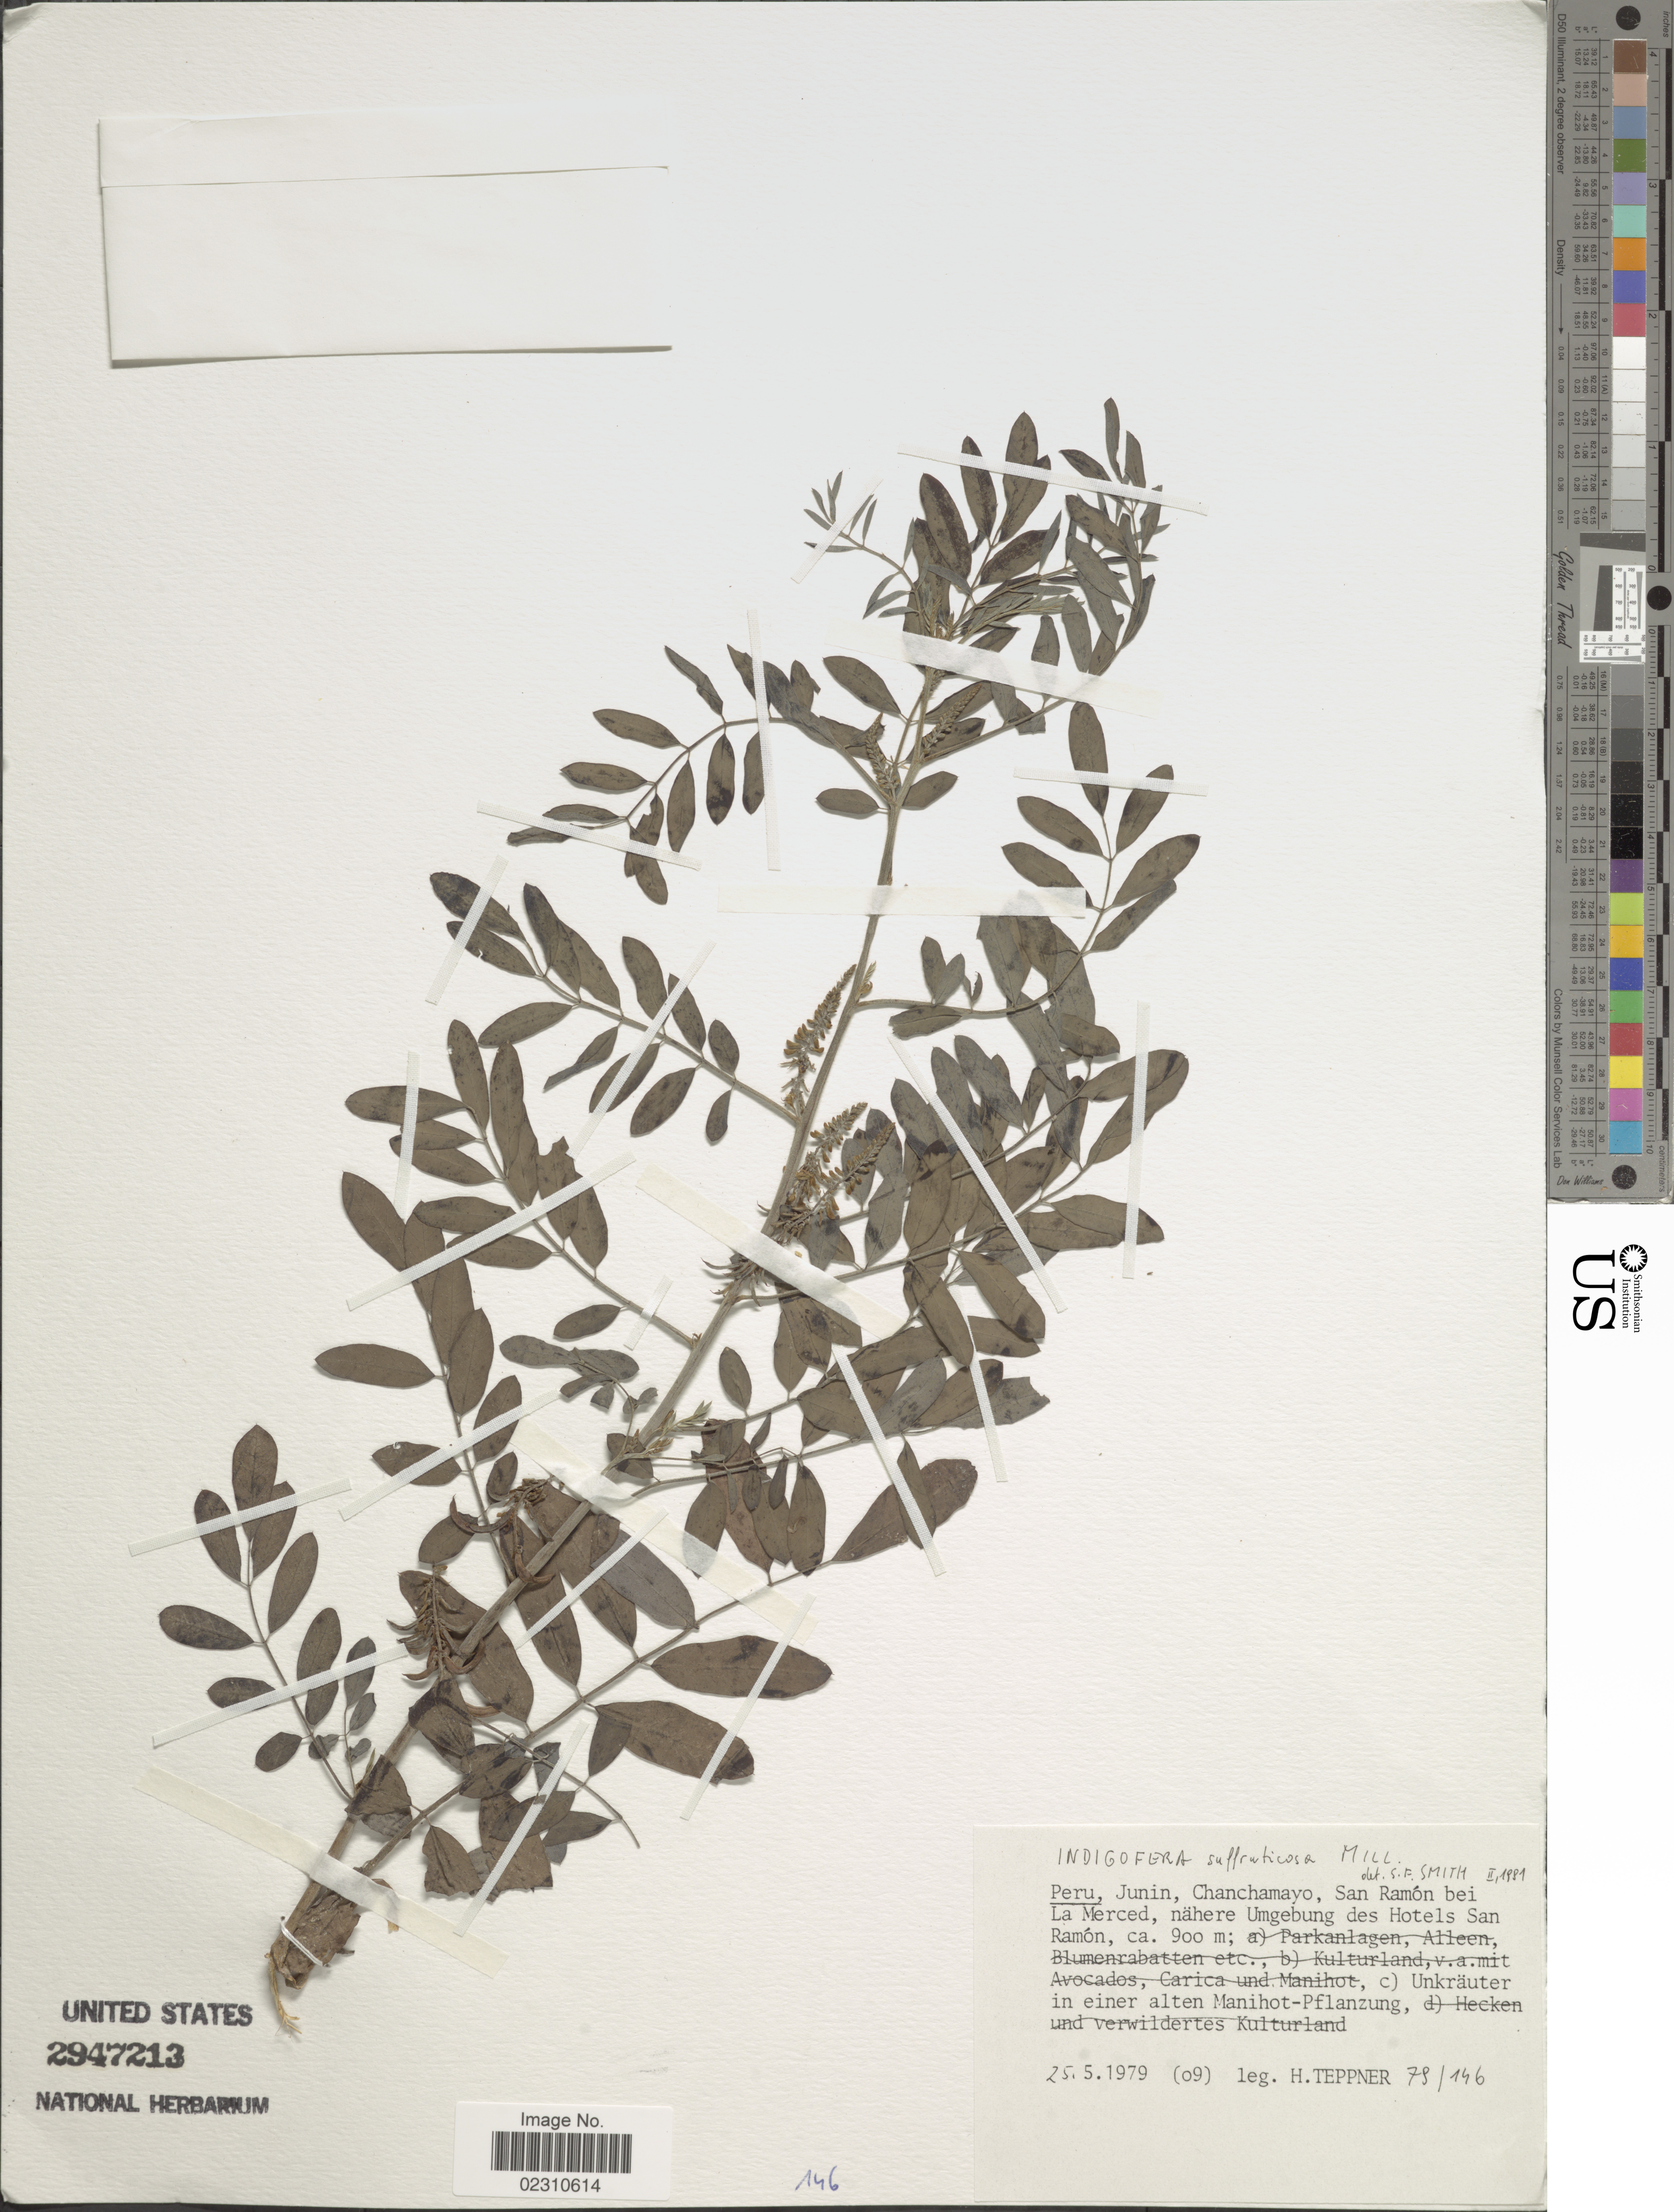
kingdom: Plantae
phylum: Tracheophyta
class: Magnoliopsida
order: Fabales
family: Fabaceae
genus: Indigofera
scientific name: Indigofera suffruticosa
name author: Mill.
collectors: H. Teppner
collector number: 75/146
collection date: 1979-05-25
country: Peru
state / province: Junín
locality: Peru, Junin, Chanchamayo, San Ramon bei La Merced, nahere Umgebung des Hotels San Ramon.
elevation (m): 900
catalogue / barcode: US 2947213